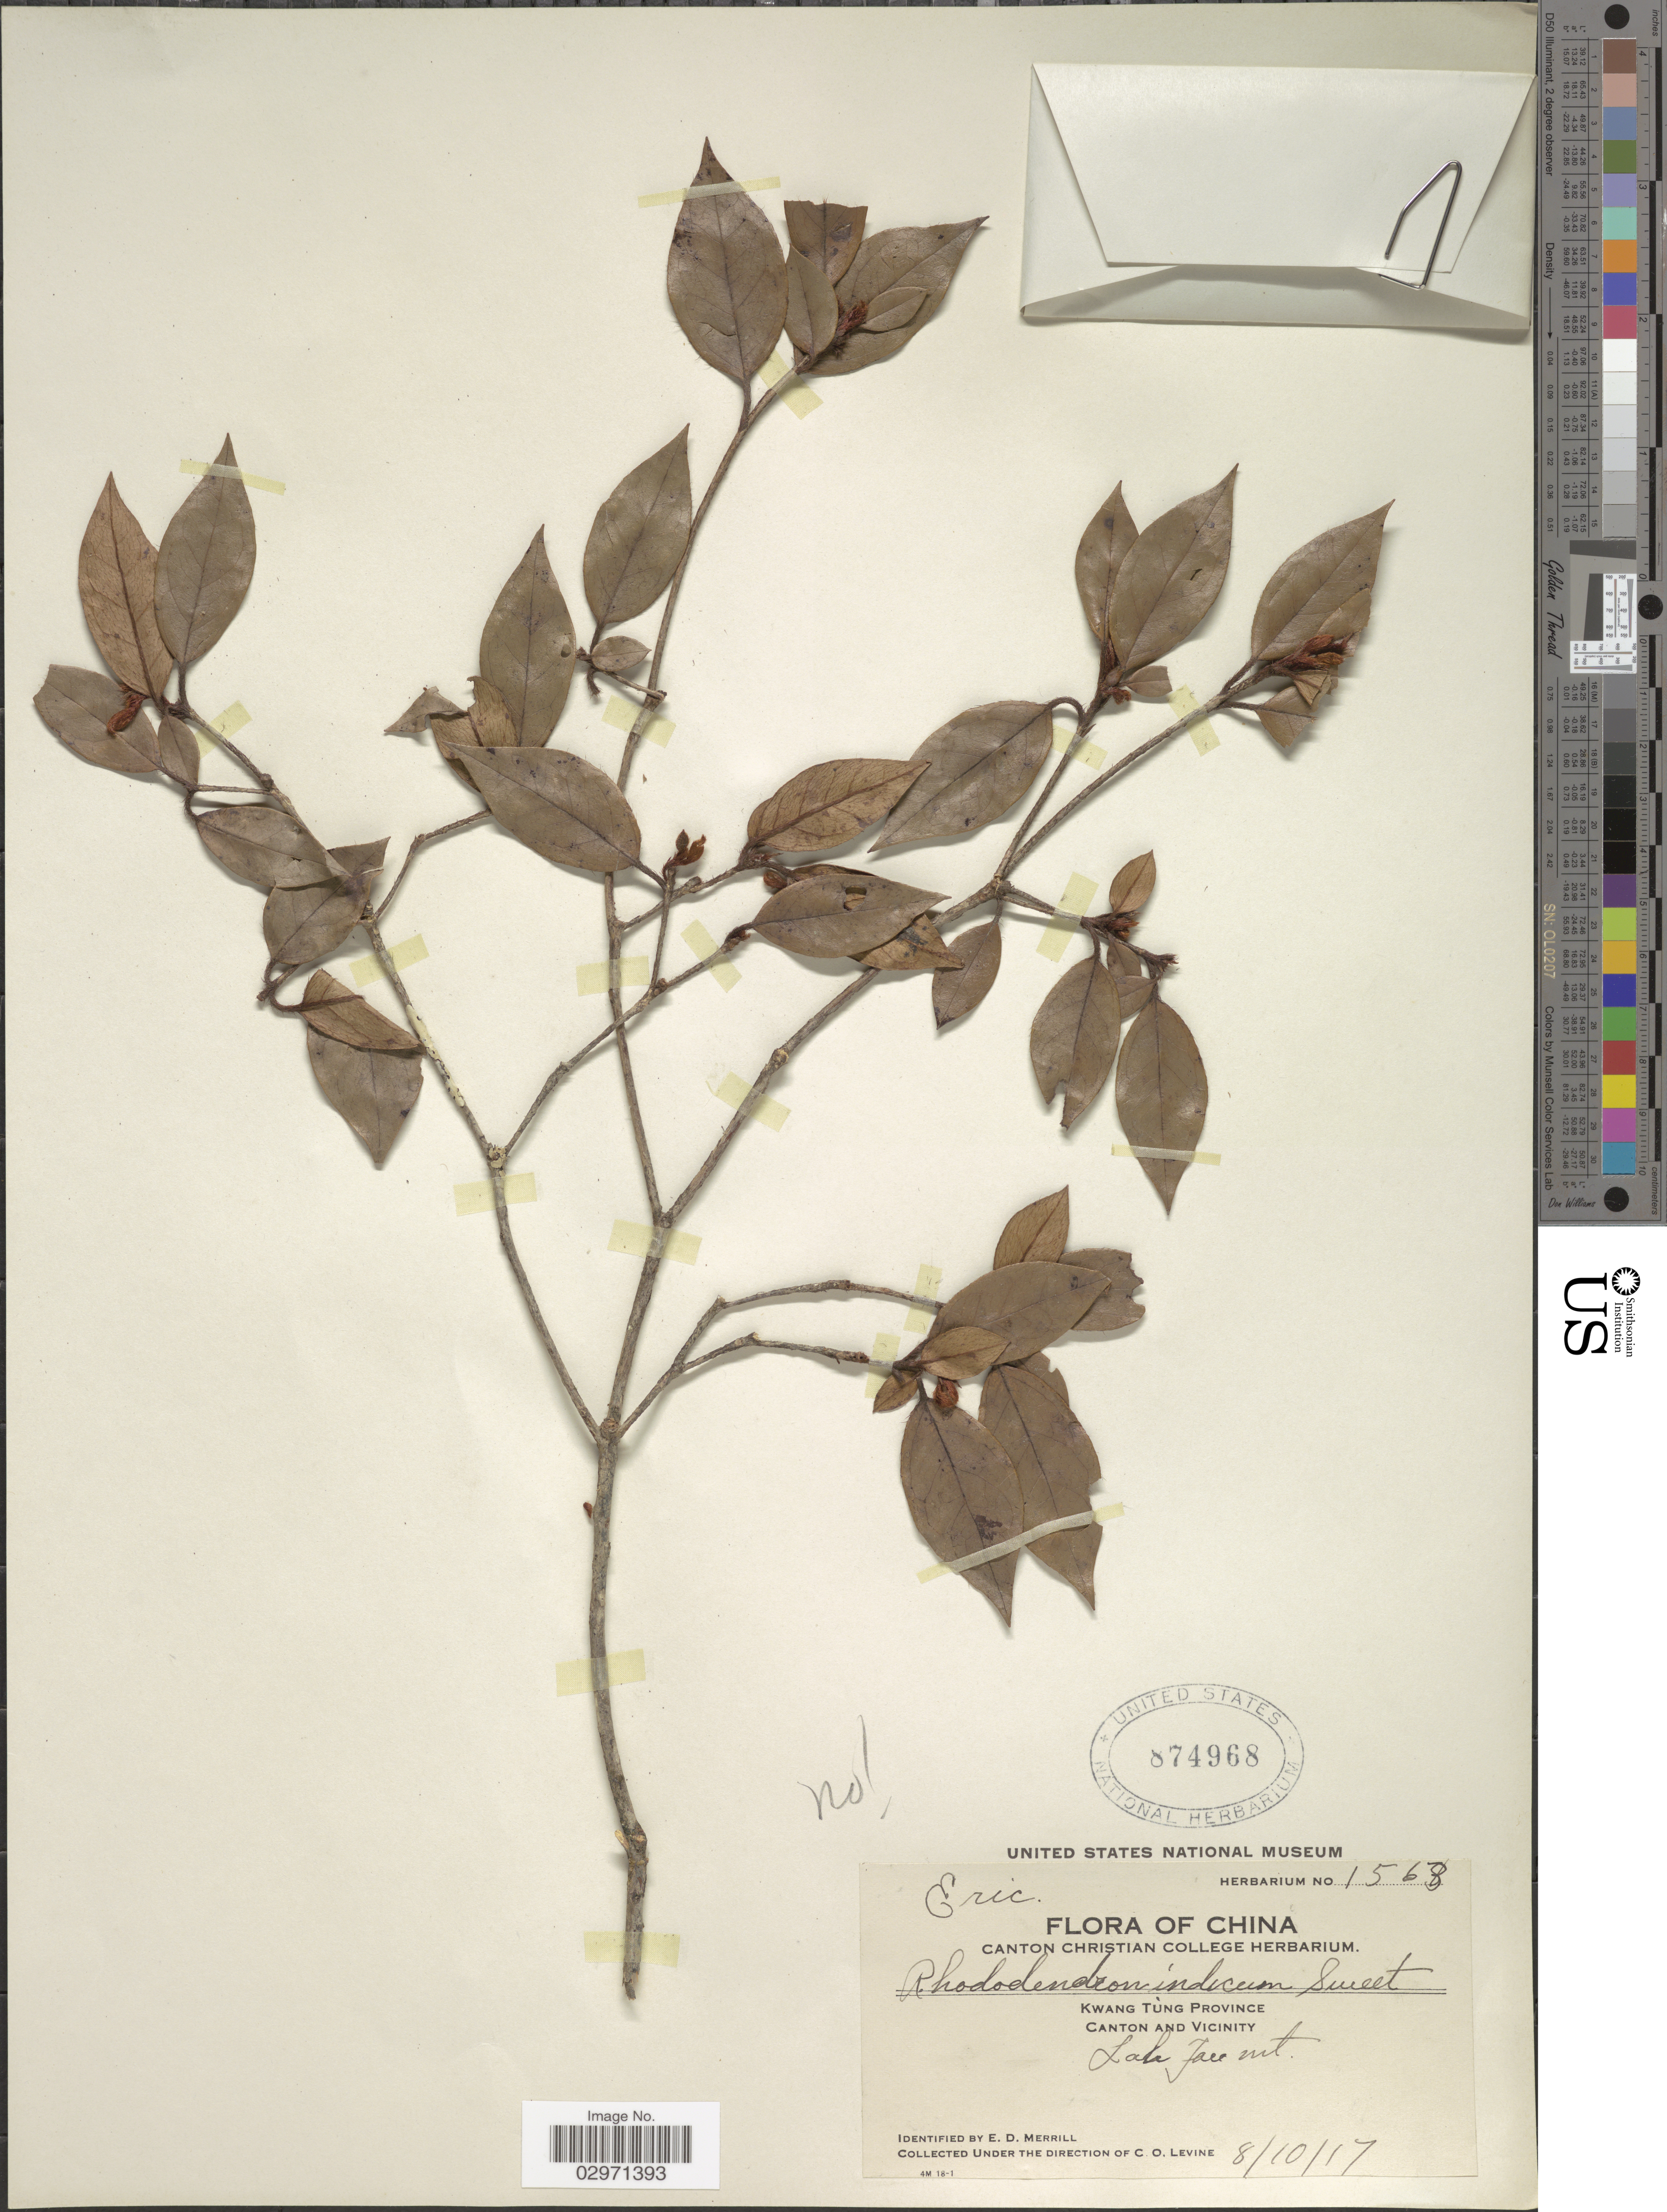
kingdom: Plantae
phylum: Tracheophyta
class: Magnoliopsida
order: Ericales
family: Ericaceae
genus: Rhododendron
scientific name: Rhododendron indicum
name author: (L.) Sweet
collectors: C. O. Levine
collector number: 1563*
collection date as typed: Transcribed d/m/y: 8/10/17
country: China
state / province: Guangdong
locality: Kwang Tung Province. Canton and Vicinity. Loh Fau Mt.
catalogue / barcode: US 874968